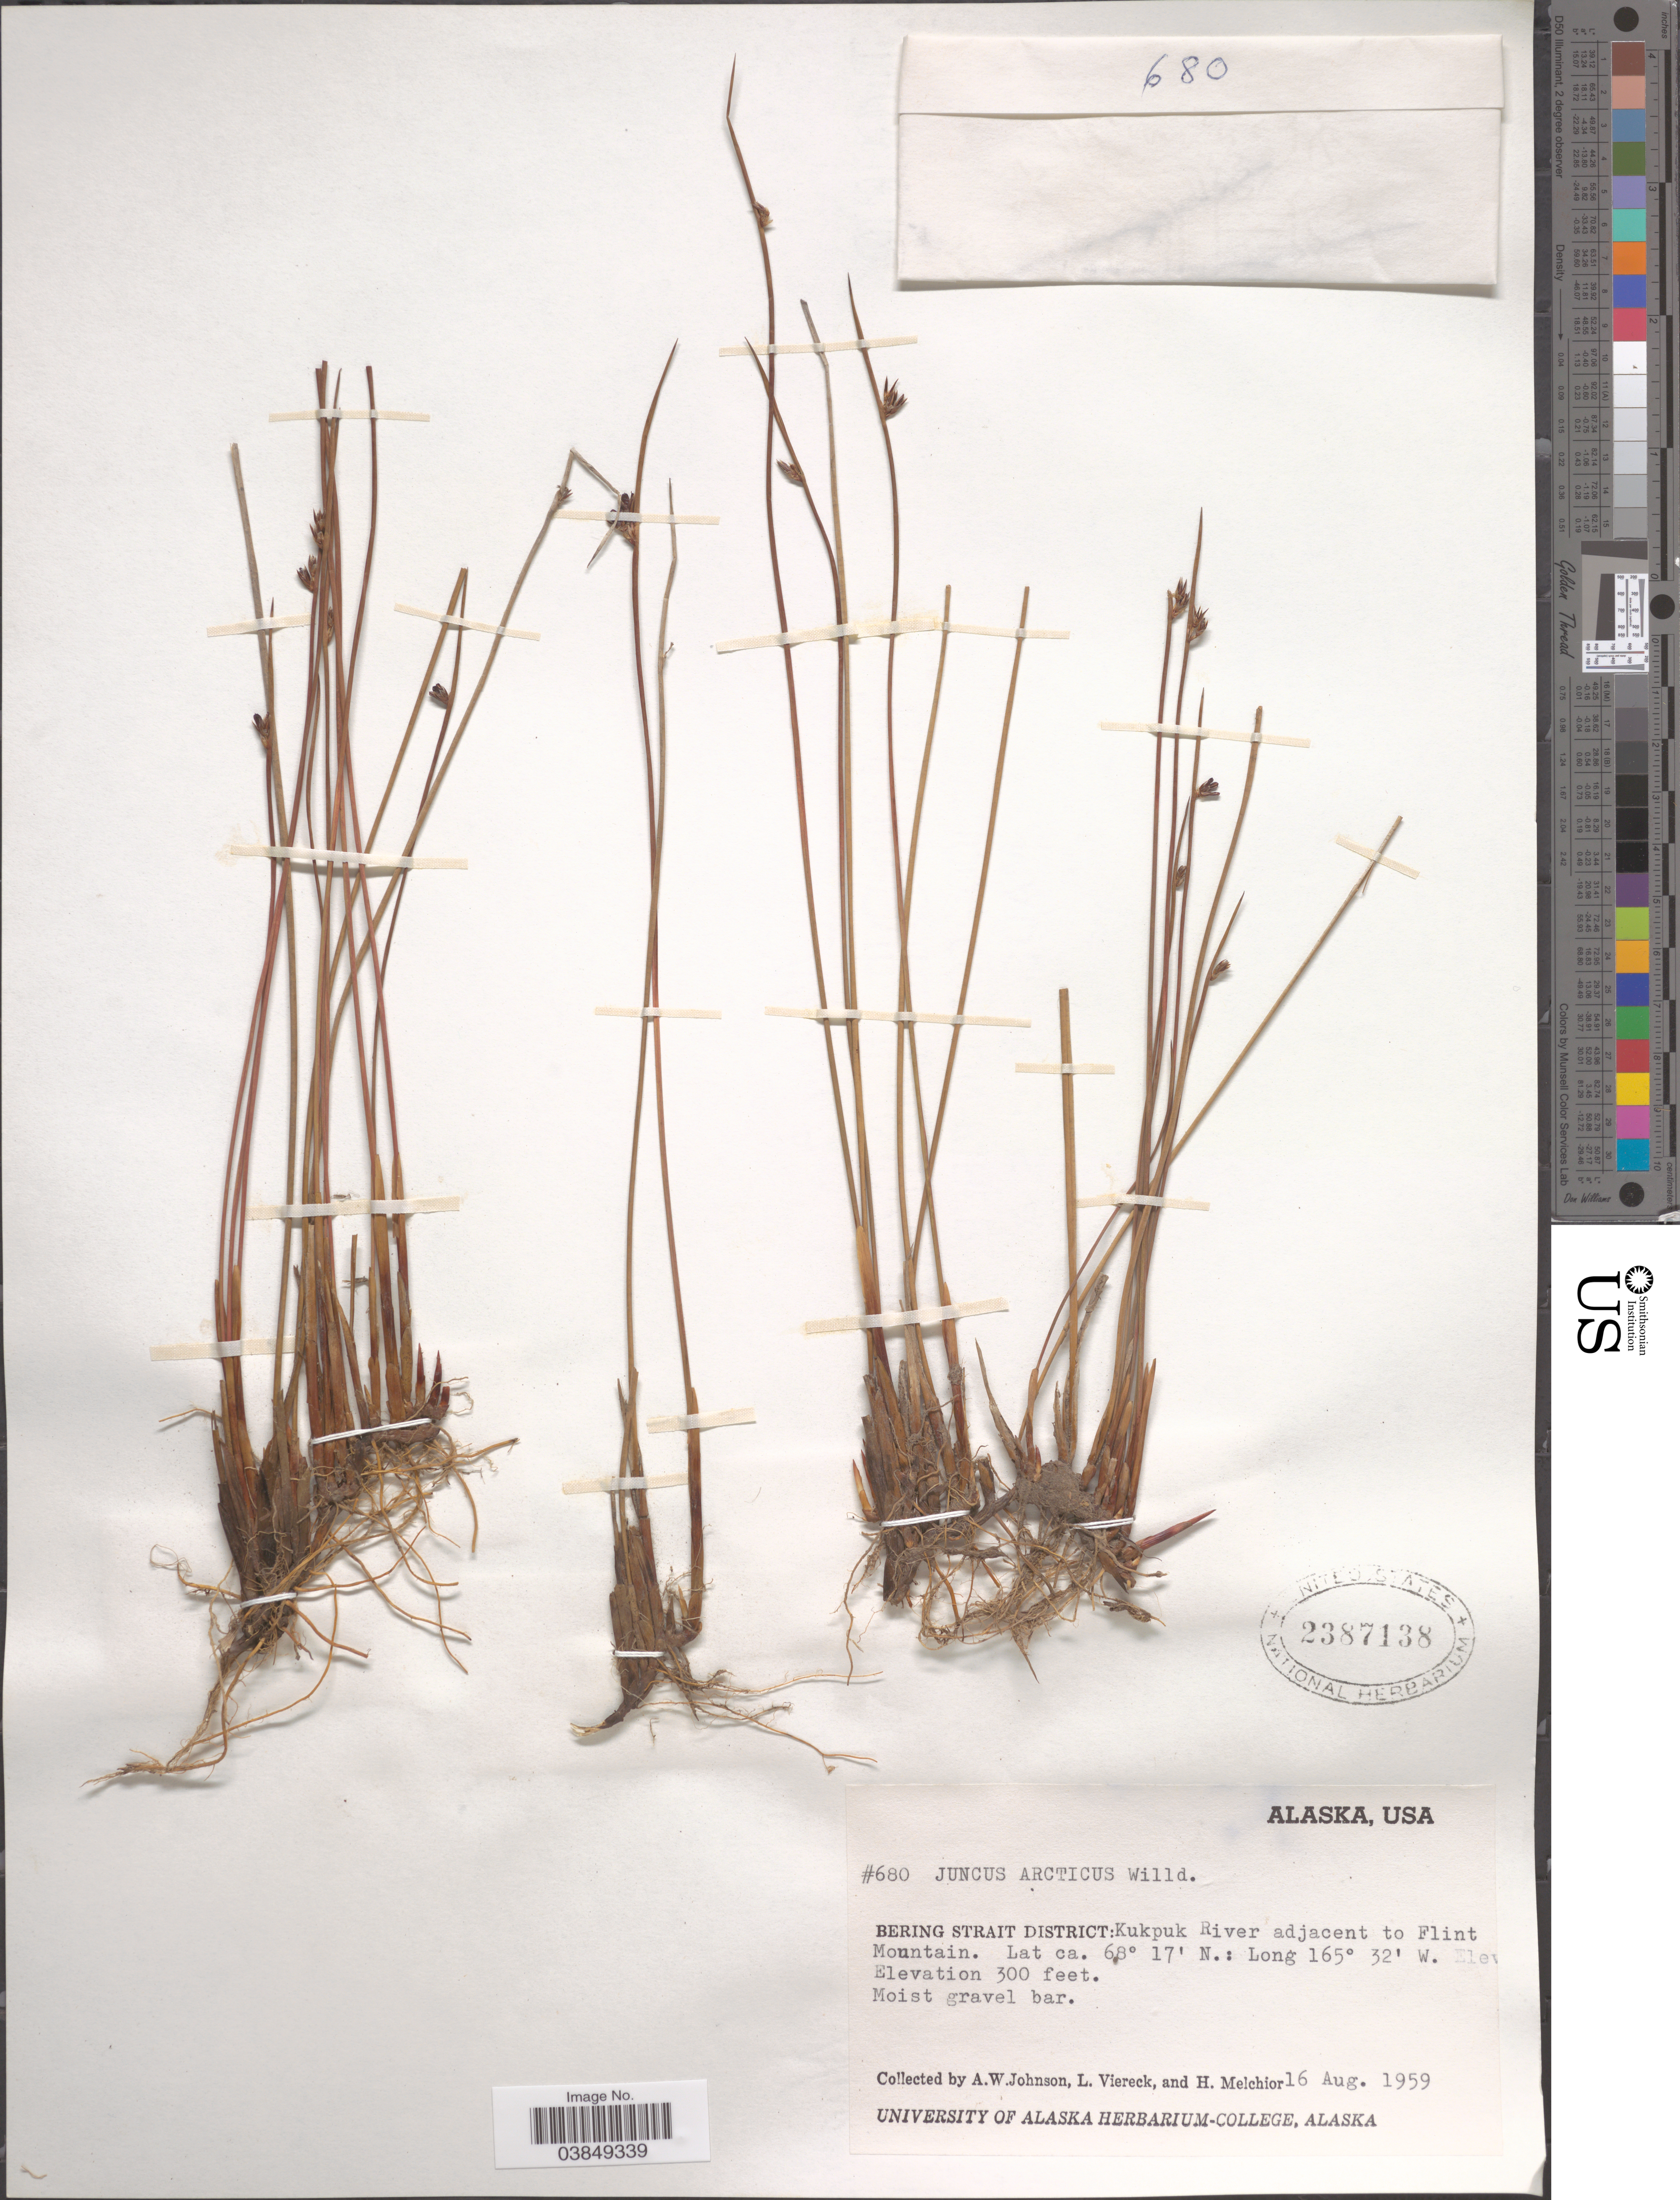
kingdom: Plantae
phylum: Tracheophyta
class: Liliopsida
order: Poales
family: Juncaceae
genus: Juncus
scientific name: Juncus arcticus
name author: Willd.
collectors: A. W. Johnson, L. Viereck & H. Melchior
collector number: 680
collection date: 1959-08-16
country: United States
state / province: Alaska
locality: Bering Strait District: Kukpuk River adjacent to Flint Mountain.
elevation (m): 91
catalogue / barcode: US 2387138